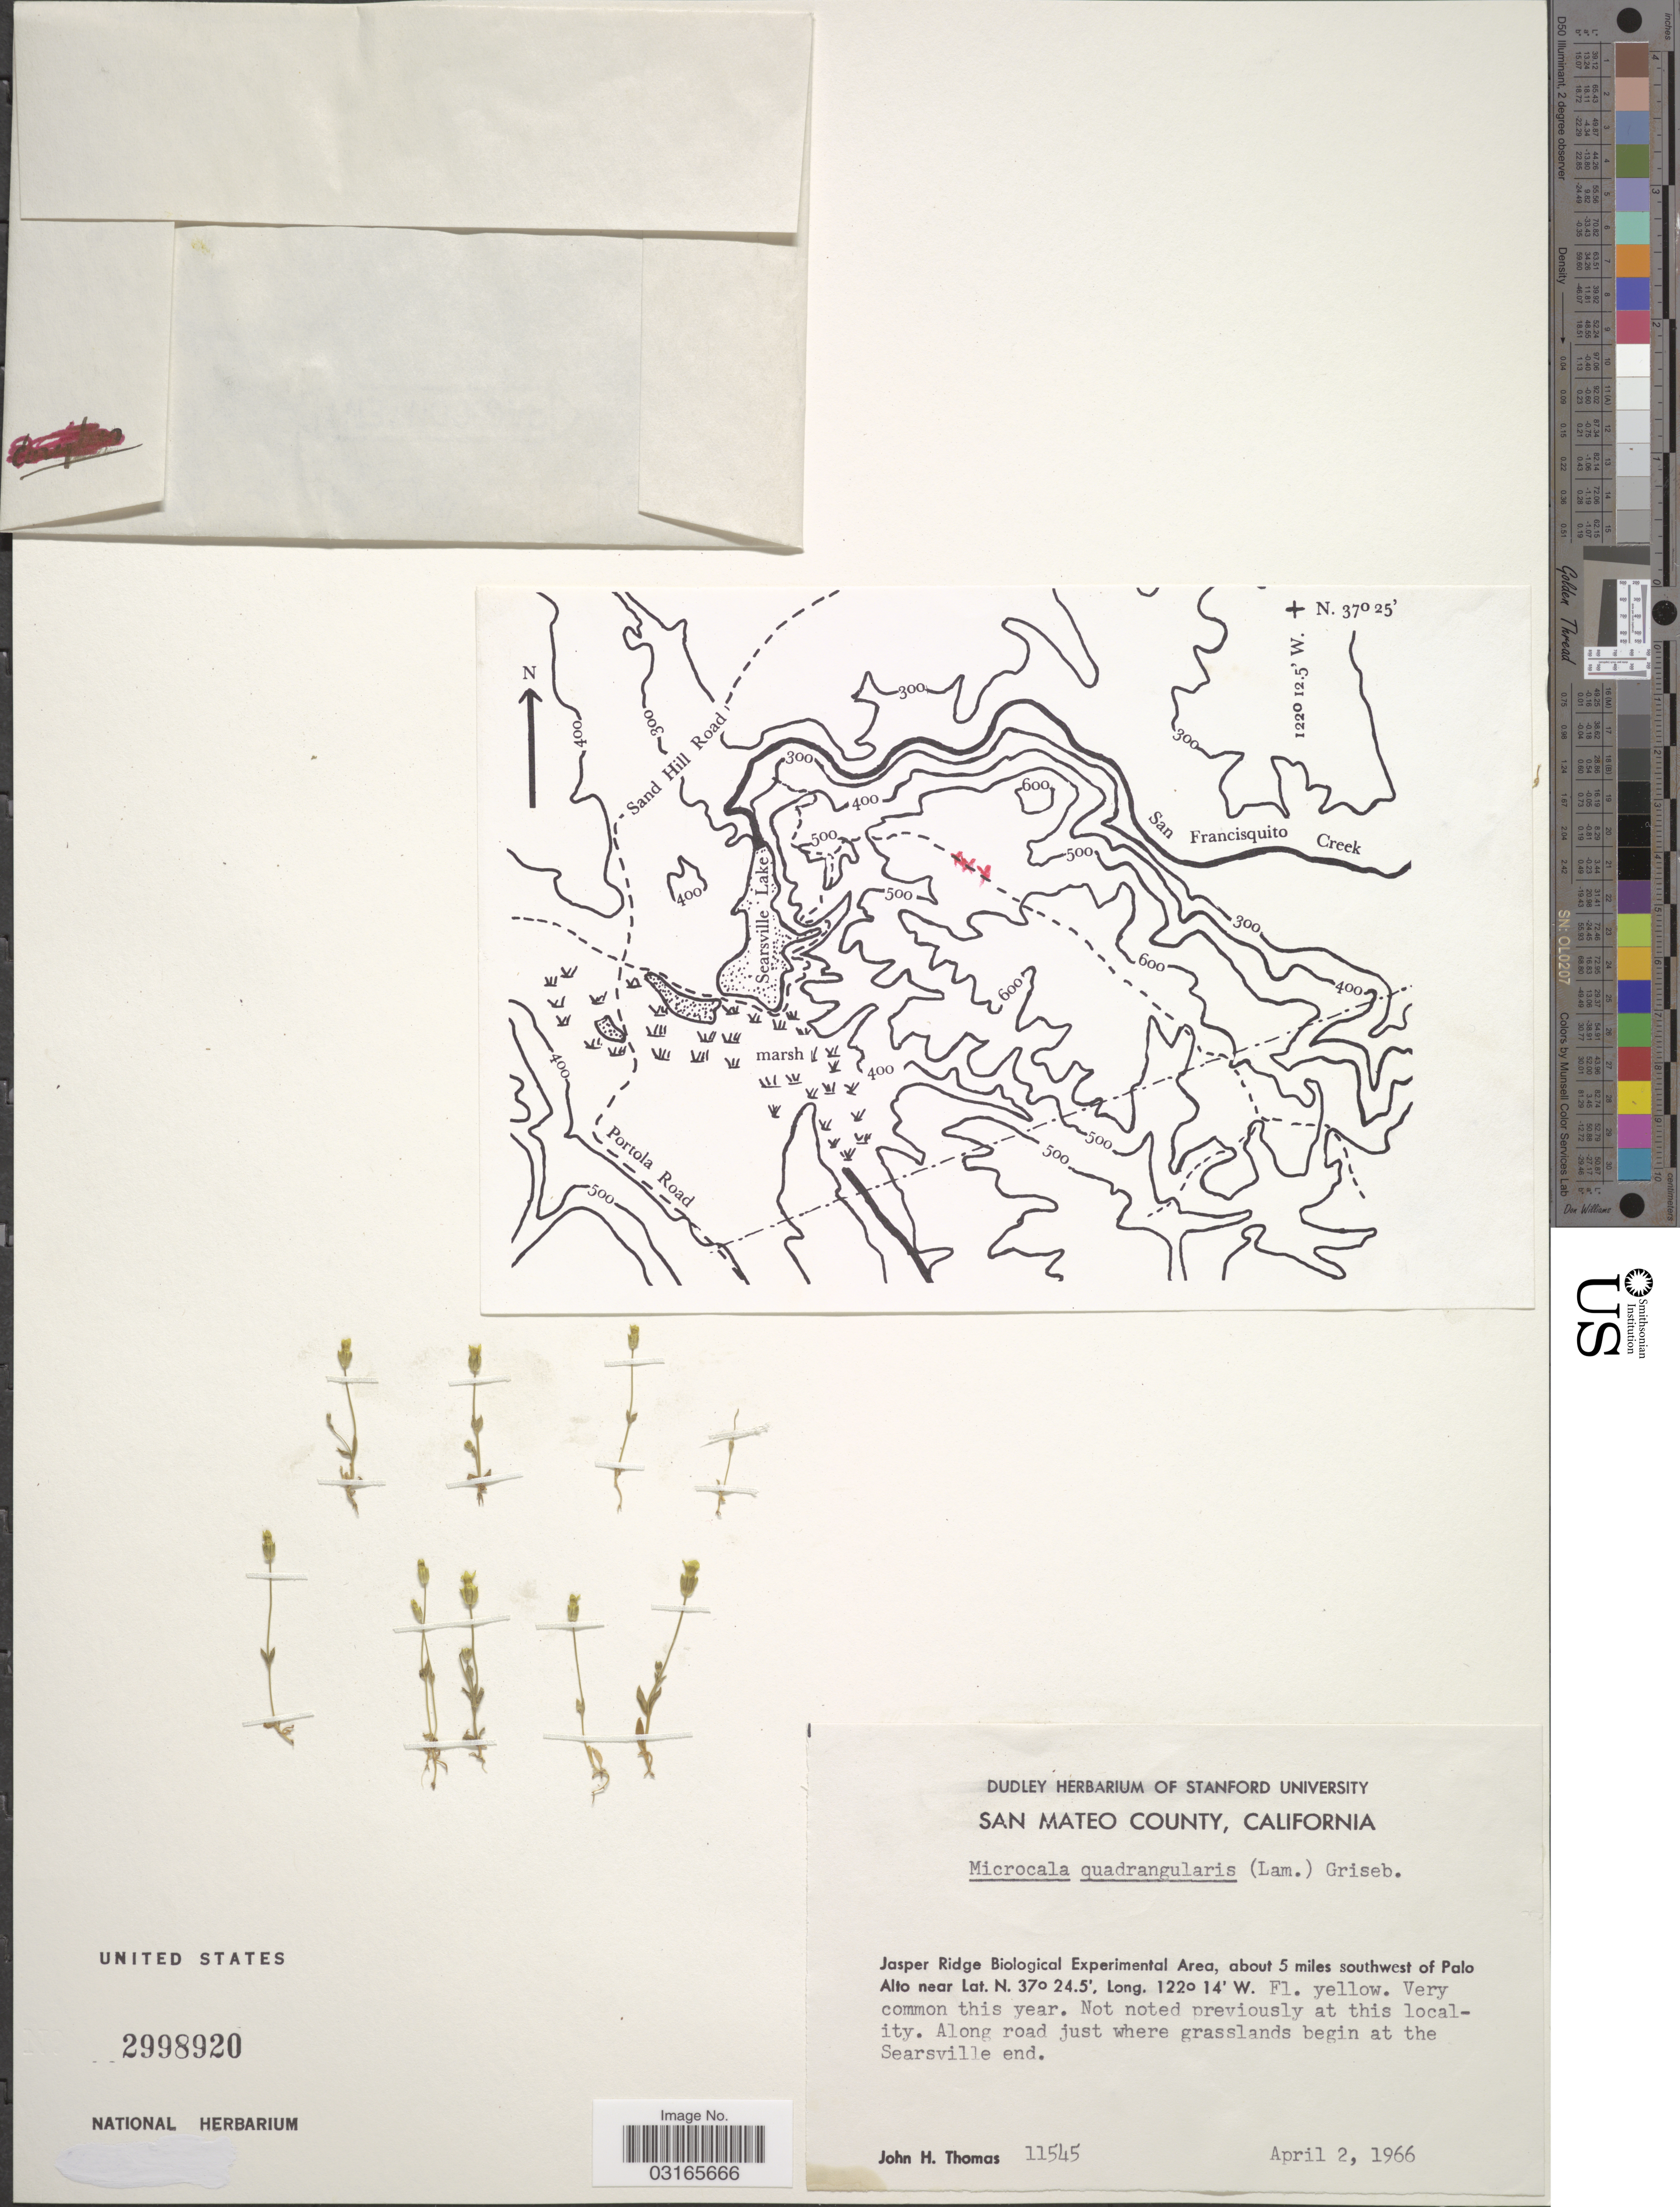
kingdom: Plantae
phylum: Tracheophyta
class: Magnoliopsida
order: Gentianales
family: Gentianaceae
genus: Microcala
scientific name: Microcala quadrangularis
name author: (Dombey ex Lam.) Griseb.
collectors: J. H. Thomas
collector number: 11545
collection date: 1966-04-02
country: United States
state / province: California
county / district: San Mateo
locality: San Mateo County. Jasper Ridge Biological Experimental Area, about 5 miles southwest of Palo Alto.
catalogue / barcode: US 2998920